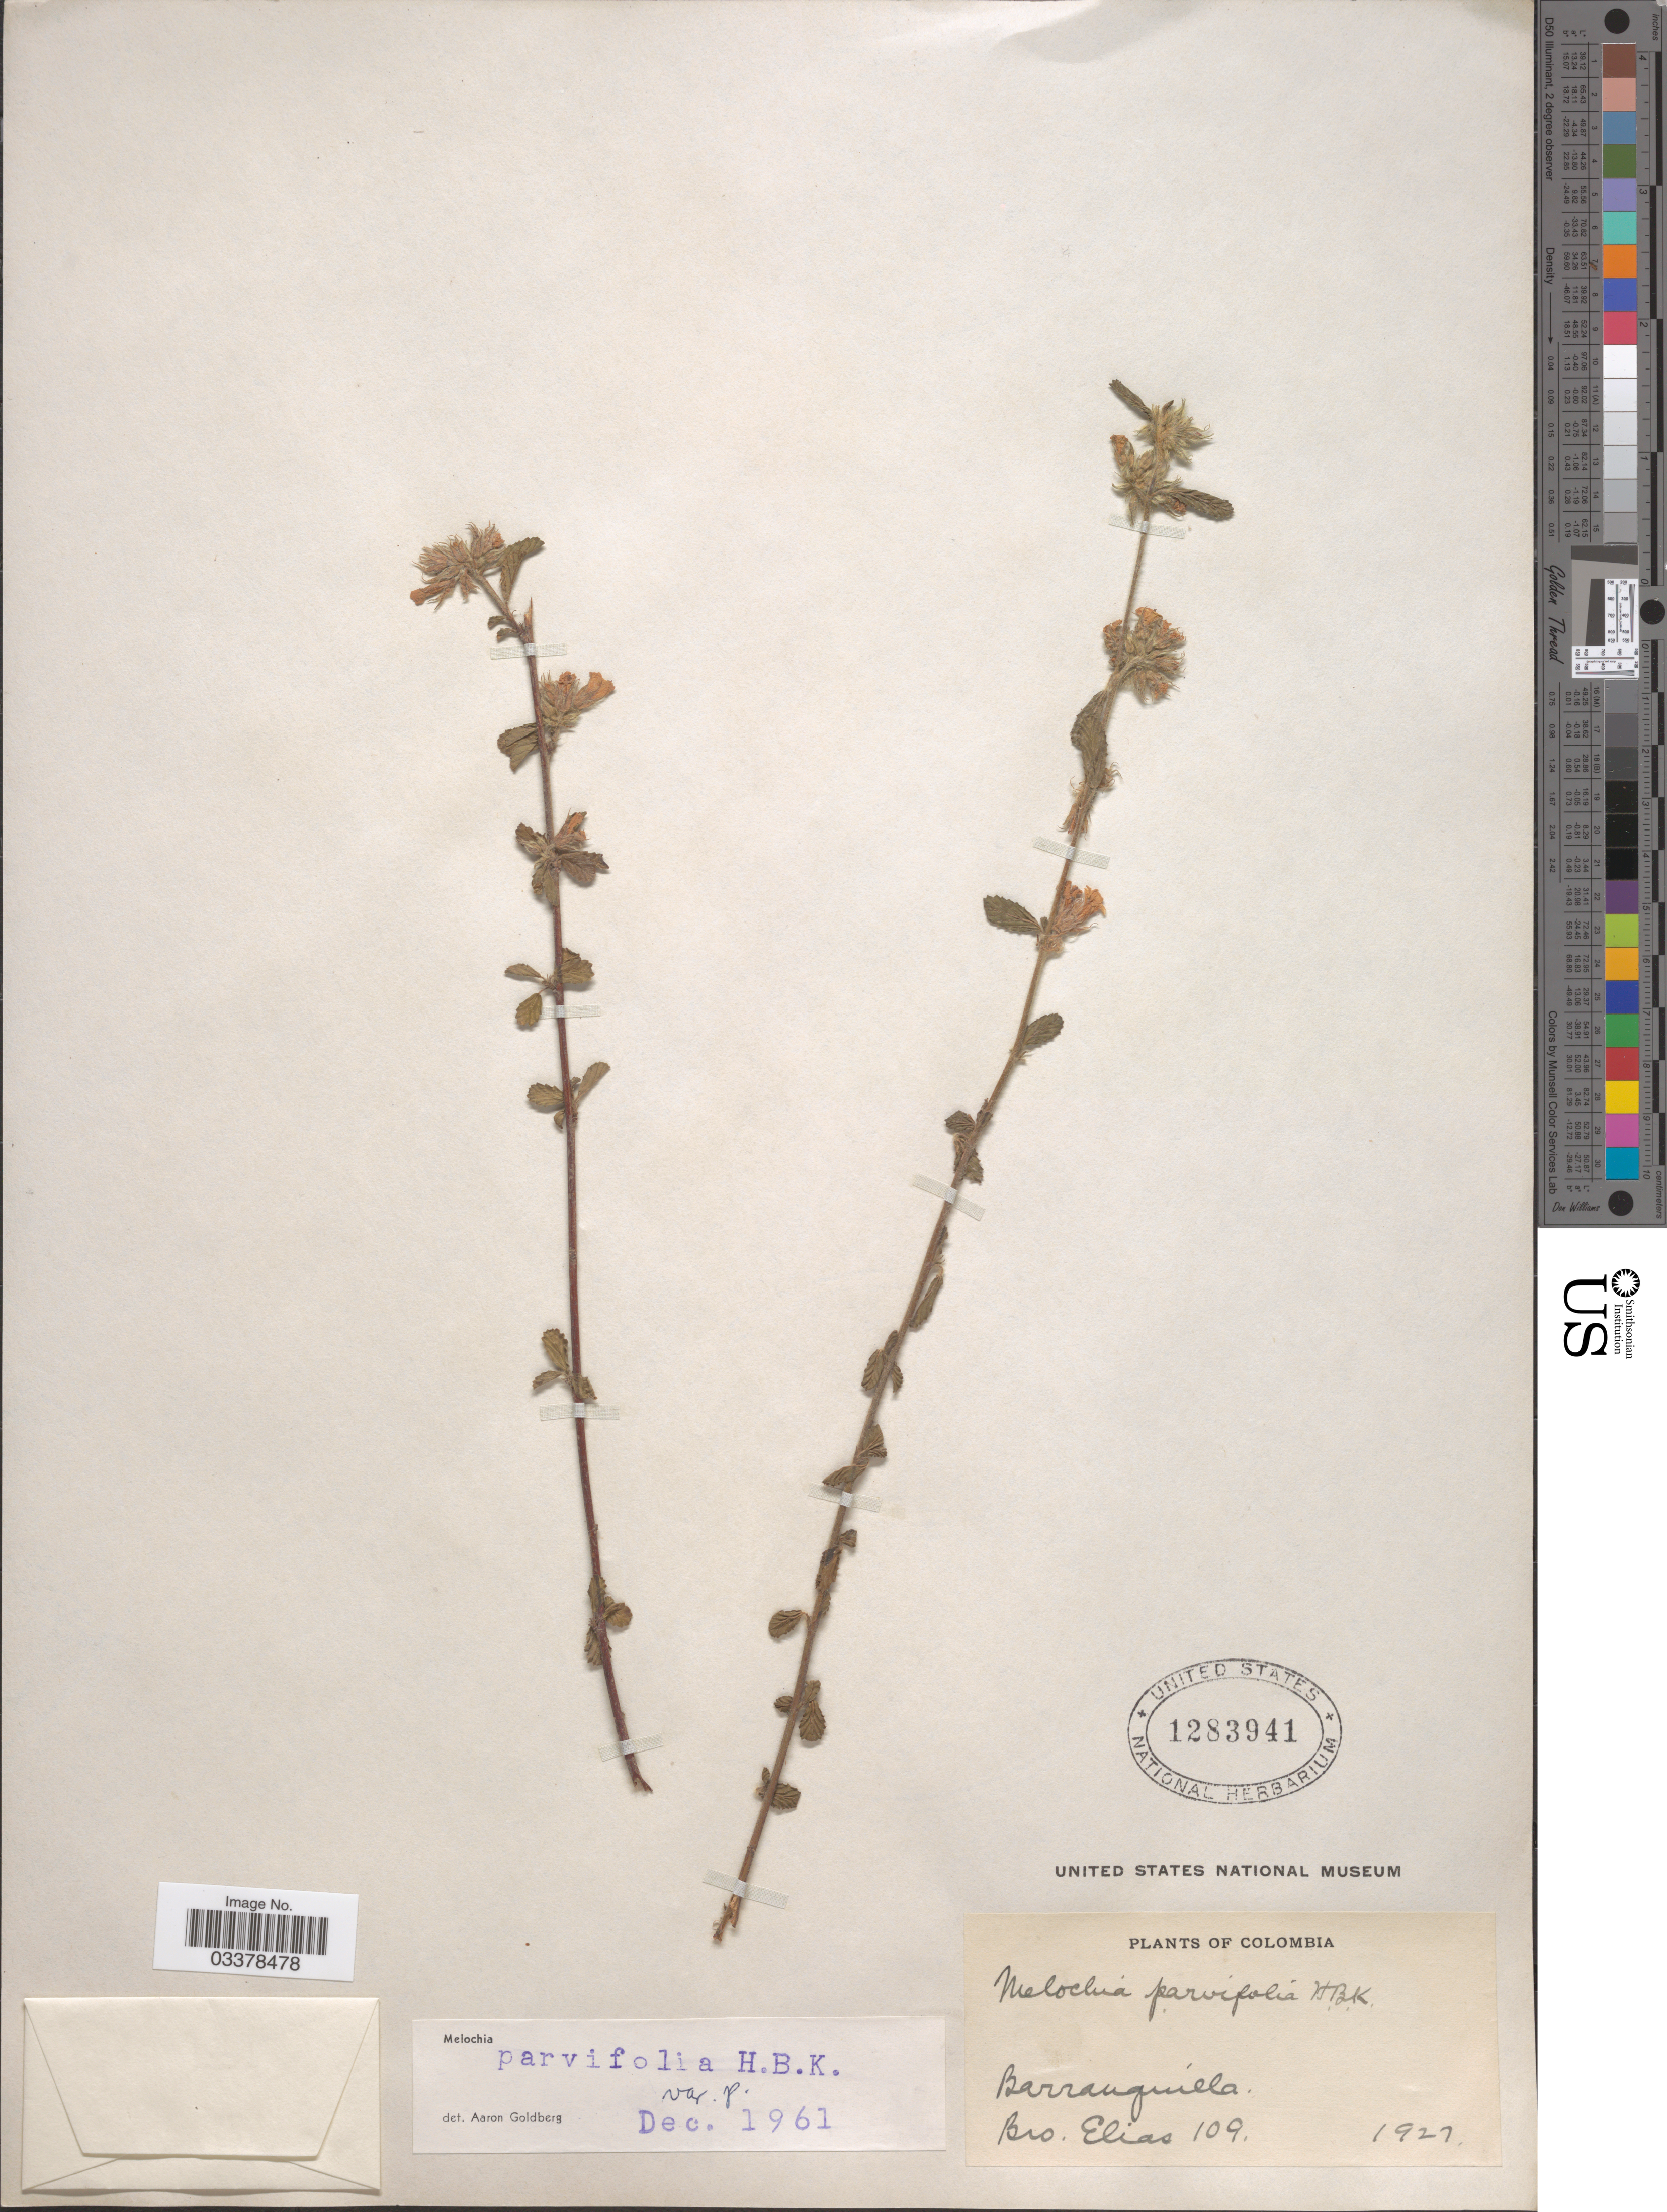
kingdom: Plantae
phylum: Tracheophyta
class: Magnoliopsida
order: Malvales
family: Malvaceae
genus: Melochia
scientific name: Melochia parvifolia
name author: Kunth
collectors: Bro. Elias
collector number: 109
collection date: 1927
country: Colombia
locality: Barranquilla.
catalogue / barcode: US 1283941